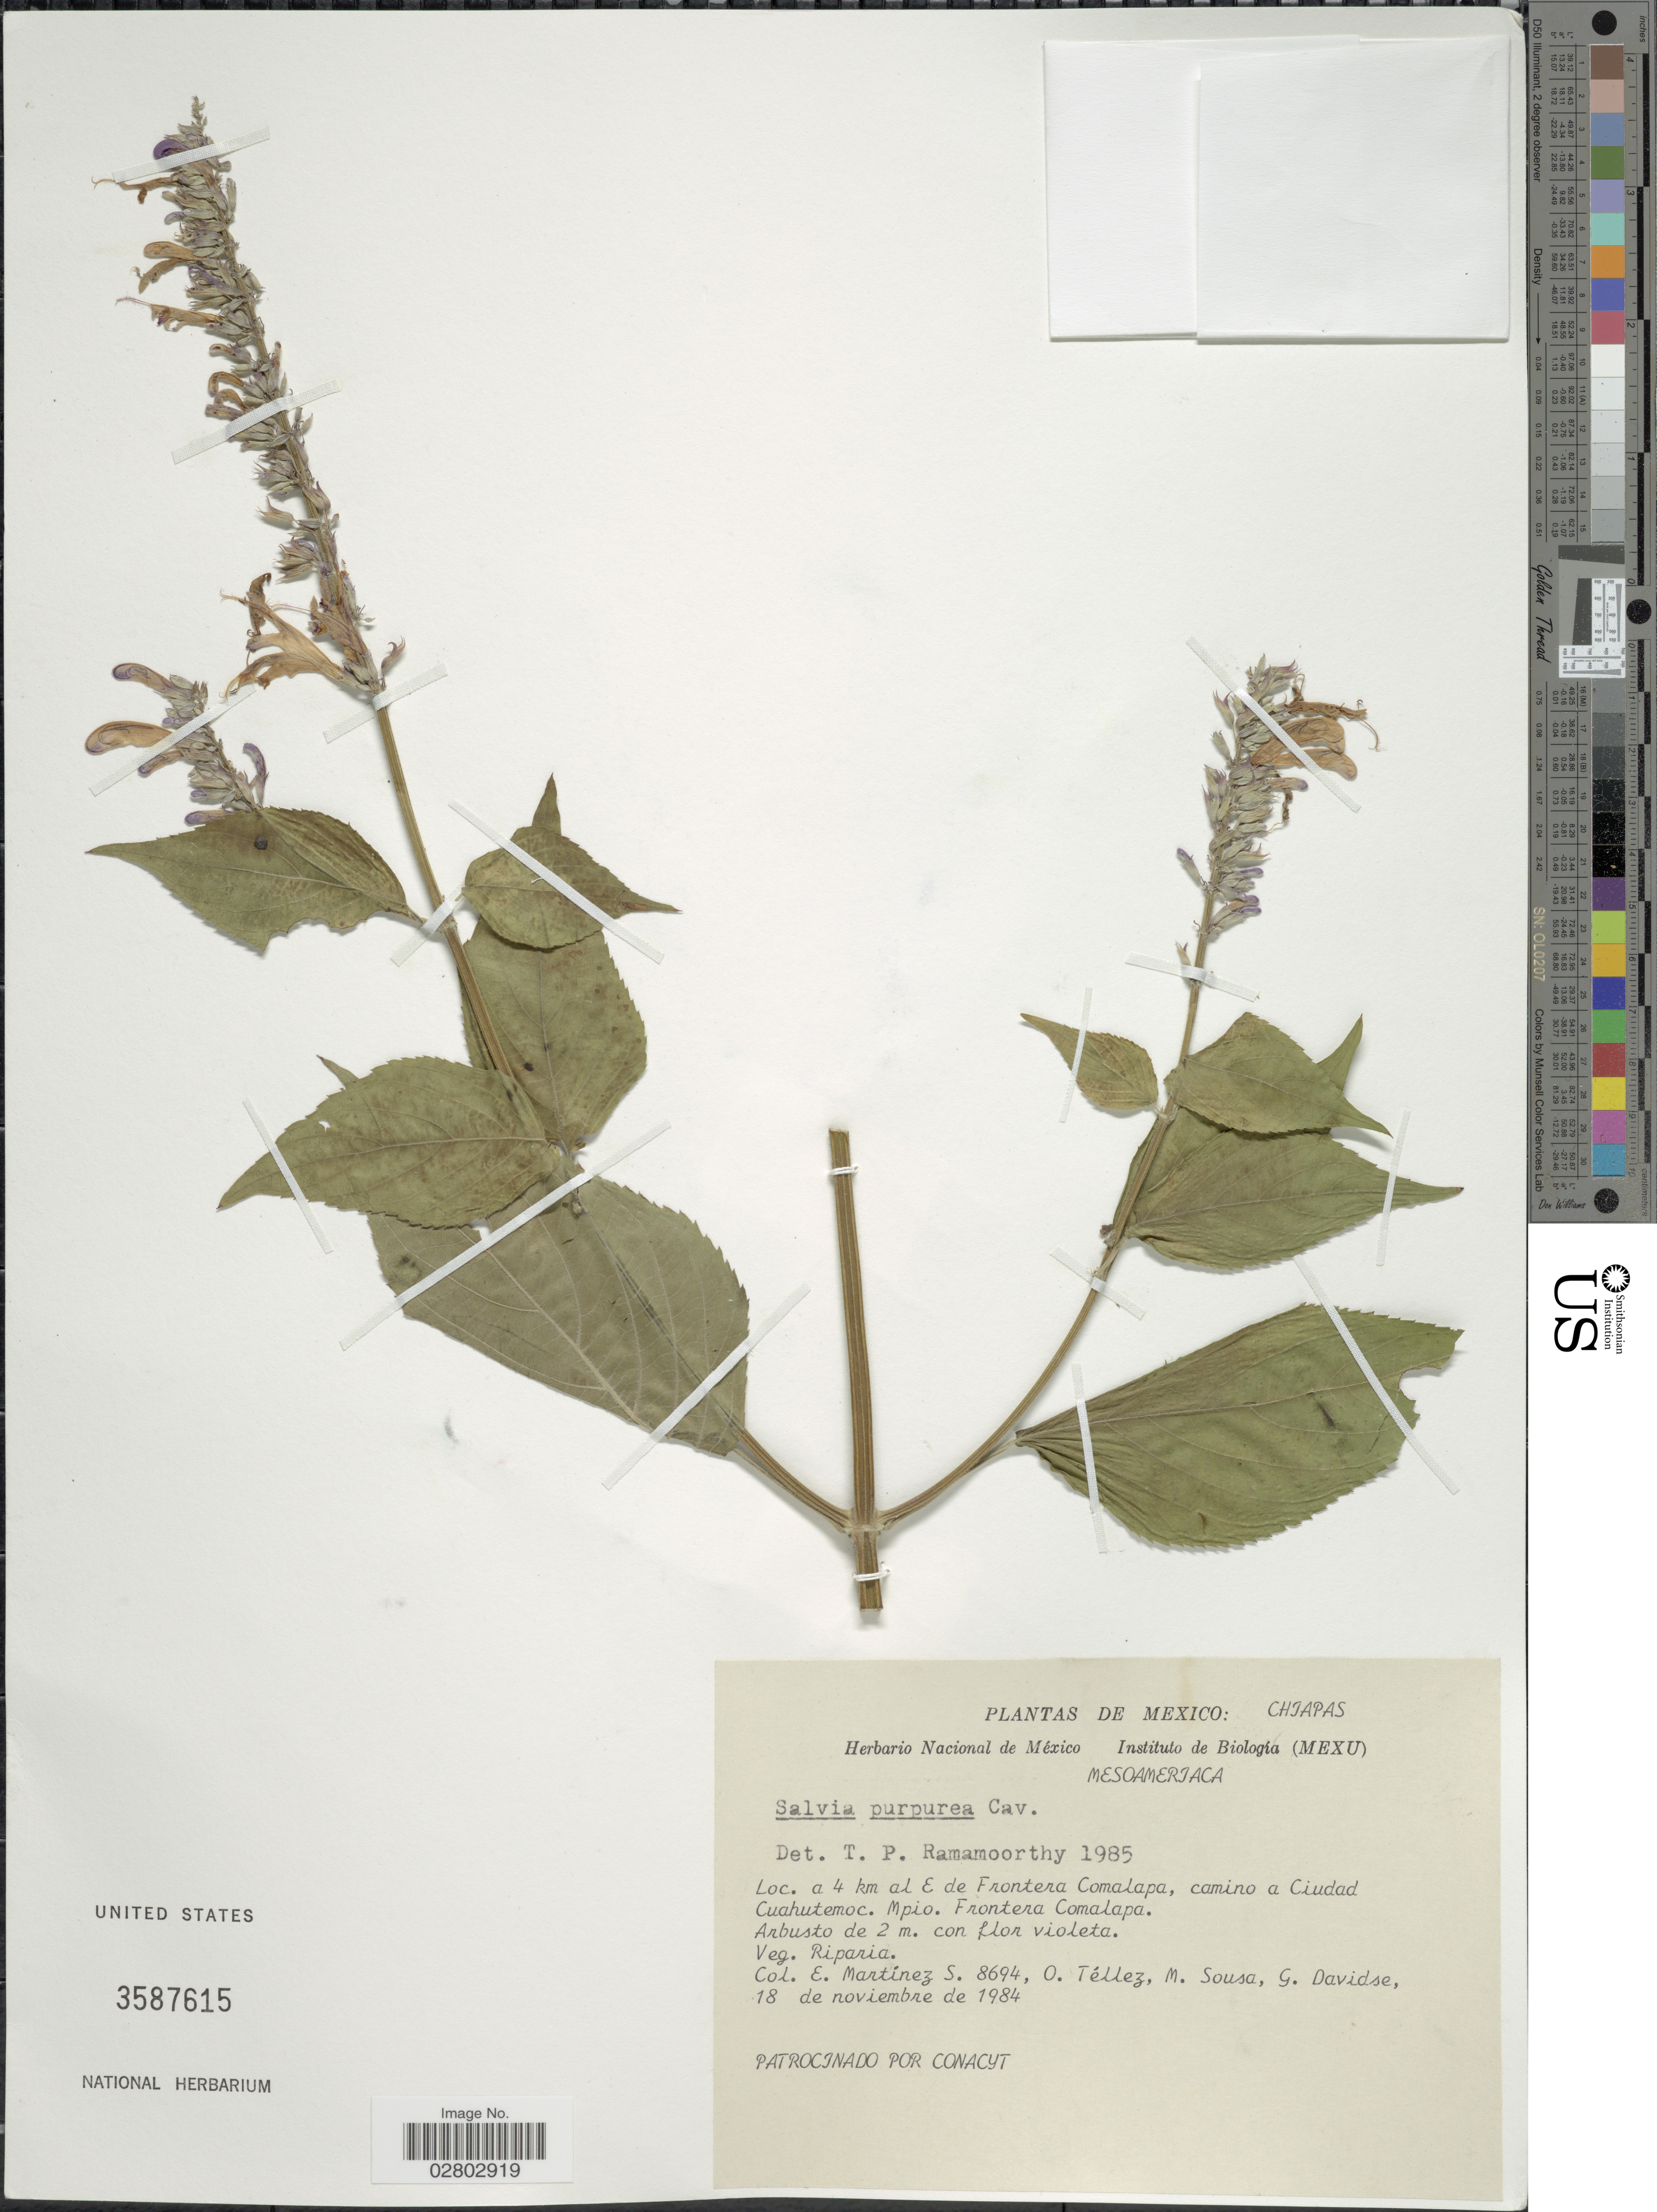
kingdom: Plantae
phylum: Tracheophyta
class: Magnoliopsida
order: Lamiales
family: Lamiaceae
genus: Salvia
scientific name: Salvia purpurea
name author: Cav.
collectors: E. M. Martínez S., O. Tellez, M. Sousa & G. Davidse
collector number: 8694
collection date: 1984-11-18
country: Mexico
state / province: Chiapas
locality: A 4 km al E de Frontera Comalapa, camino a Ciudad Cuahutemoc, Mpio. Frontera Comalapa.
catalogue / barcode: US 3587615